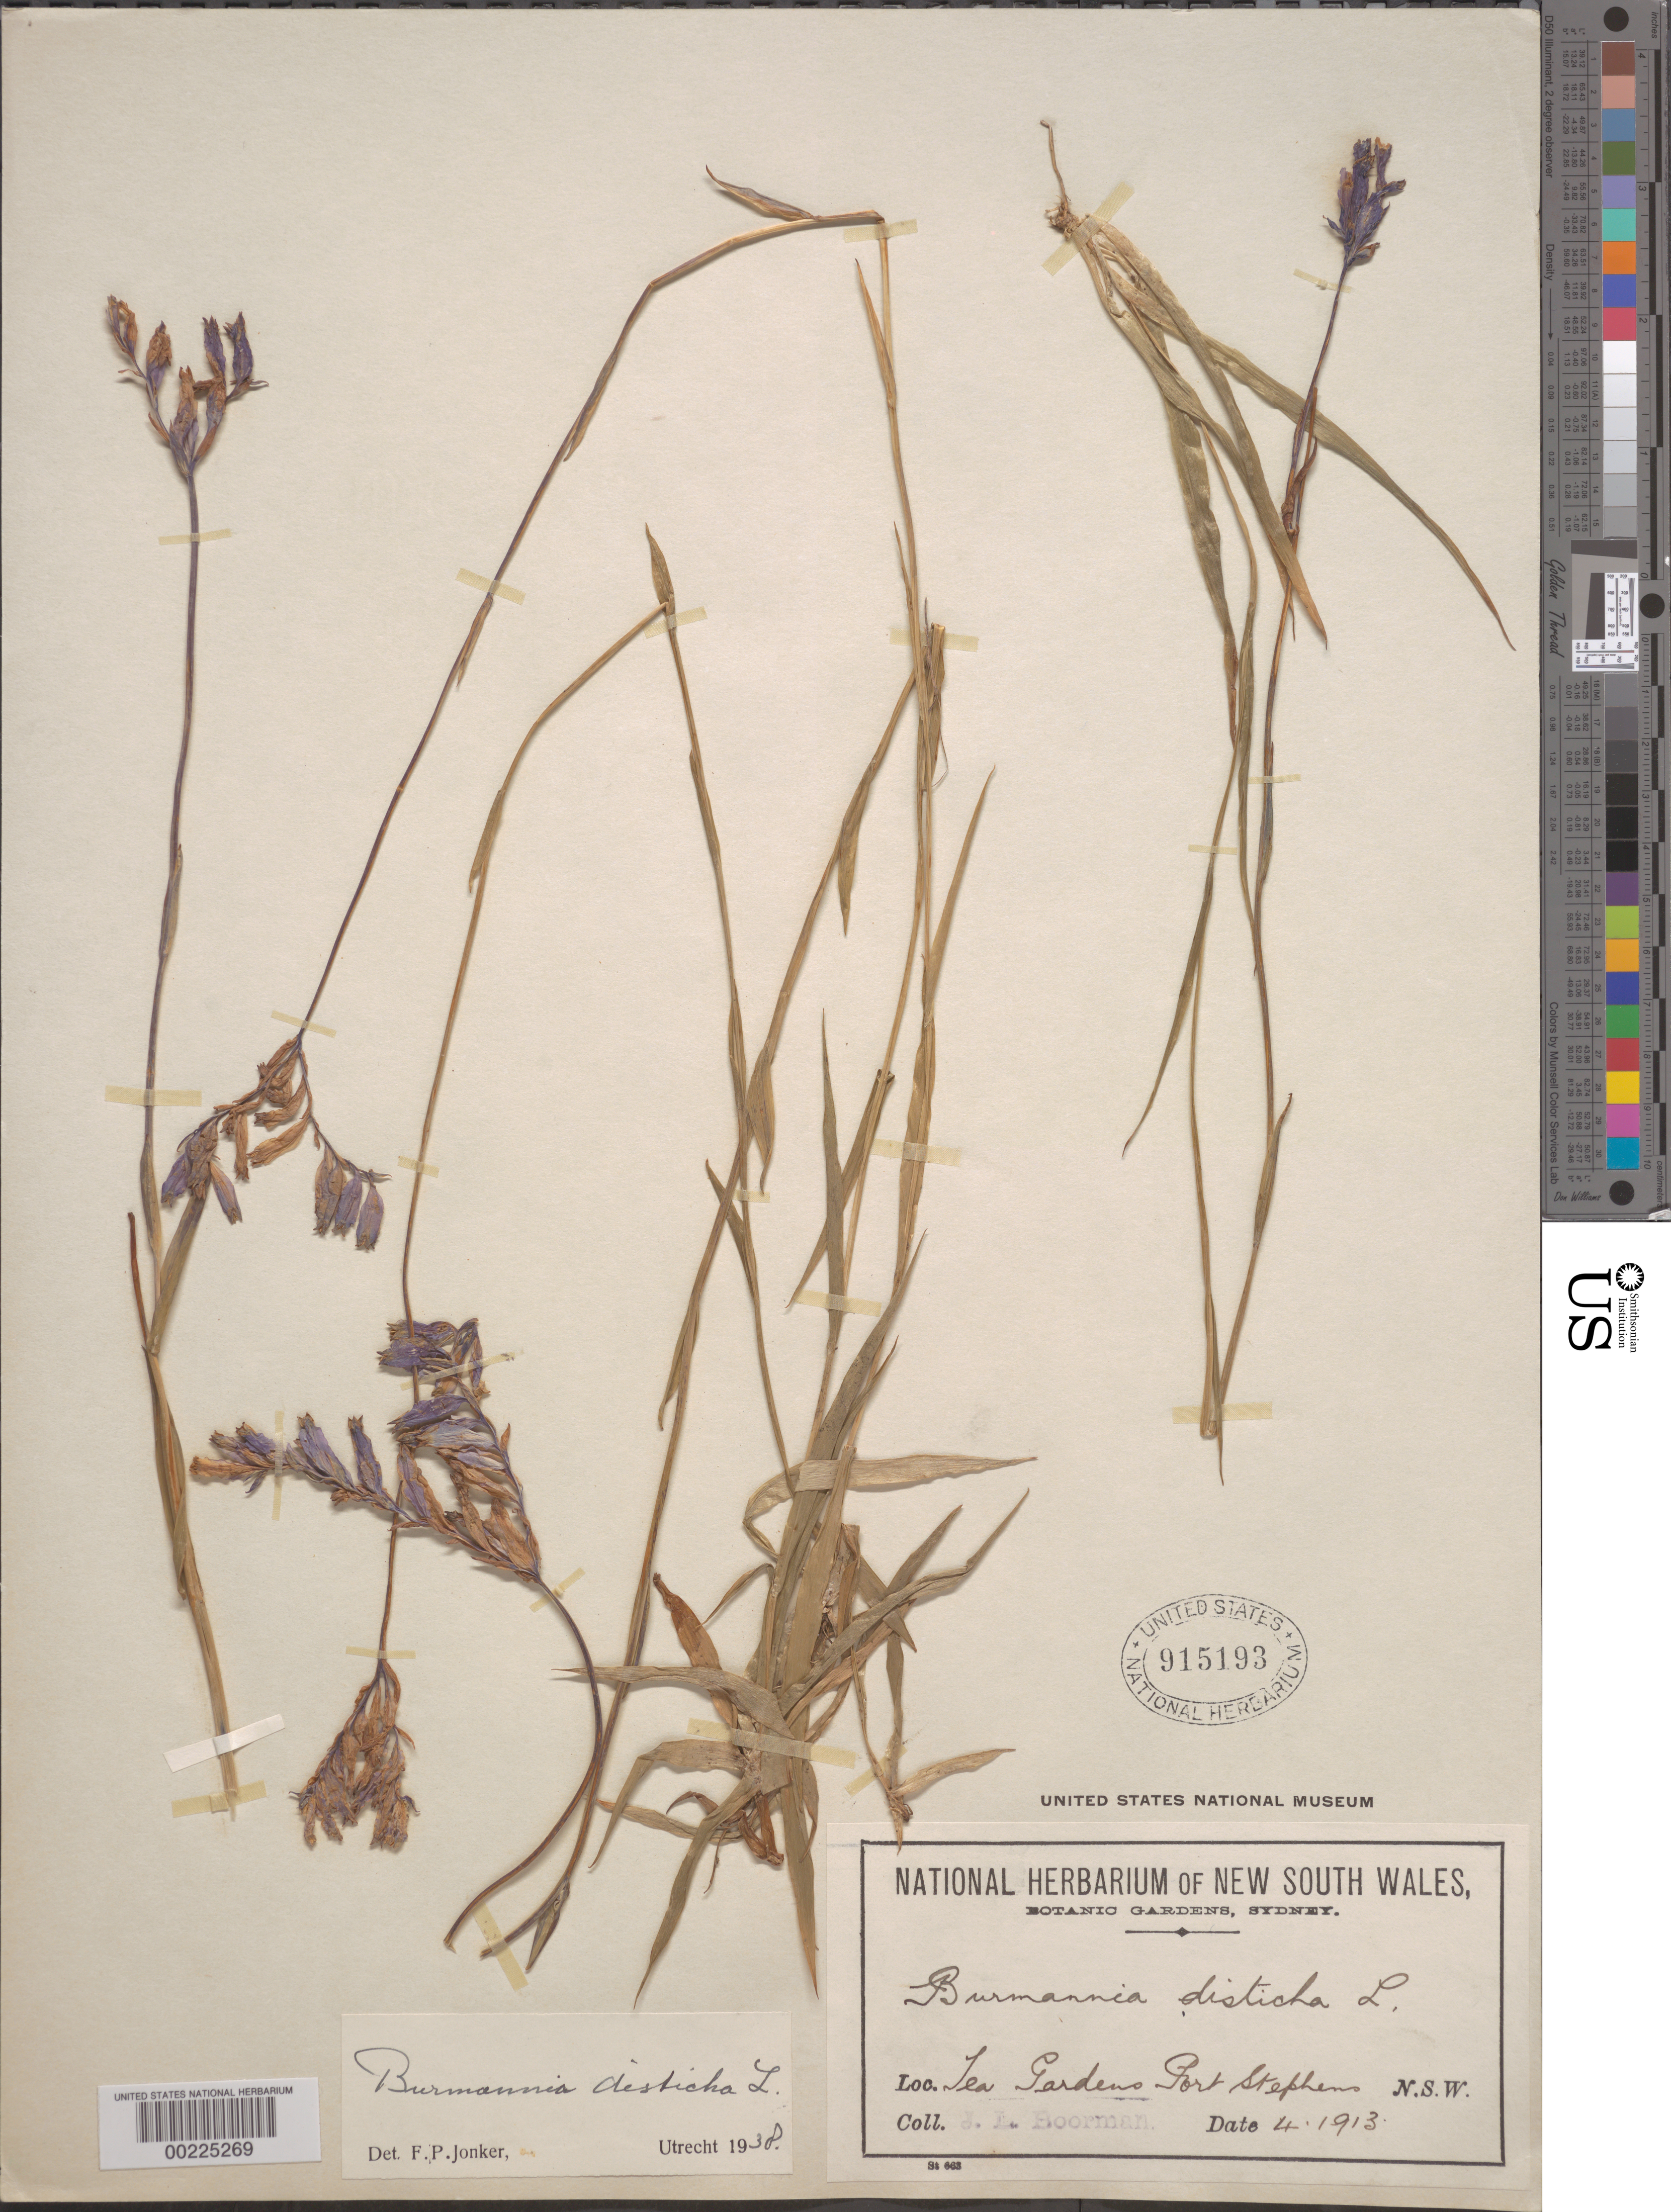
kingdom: Plantae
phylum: Tracheophyta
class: Liliopsida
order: Dioscoreales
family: Burmanniaceae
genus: Burmannia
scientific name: Burmannia disticha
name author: L.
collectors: J. Boorman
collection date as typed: Apr 1913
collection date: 1913-04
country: Australia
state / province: New South Wales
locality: Tea gardens, port stephens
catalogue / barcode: US 915193